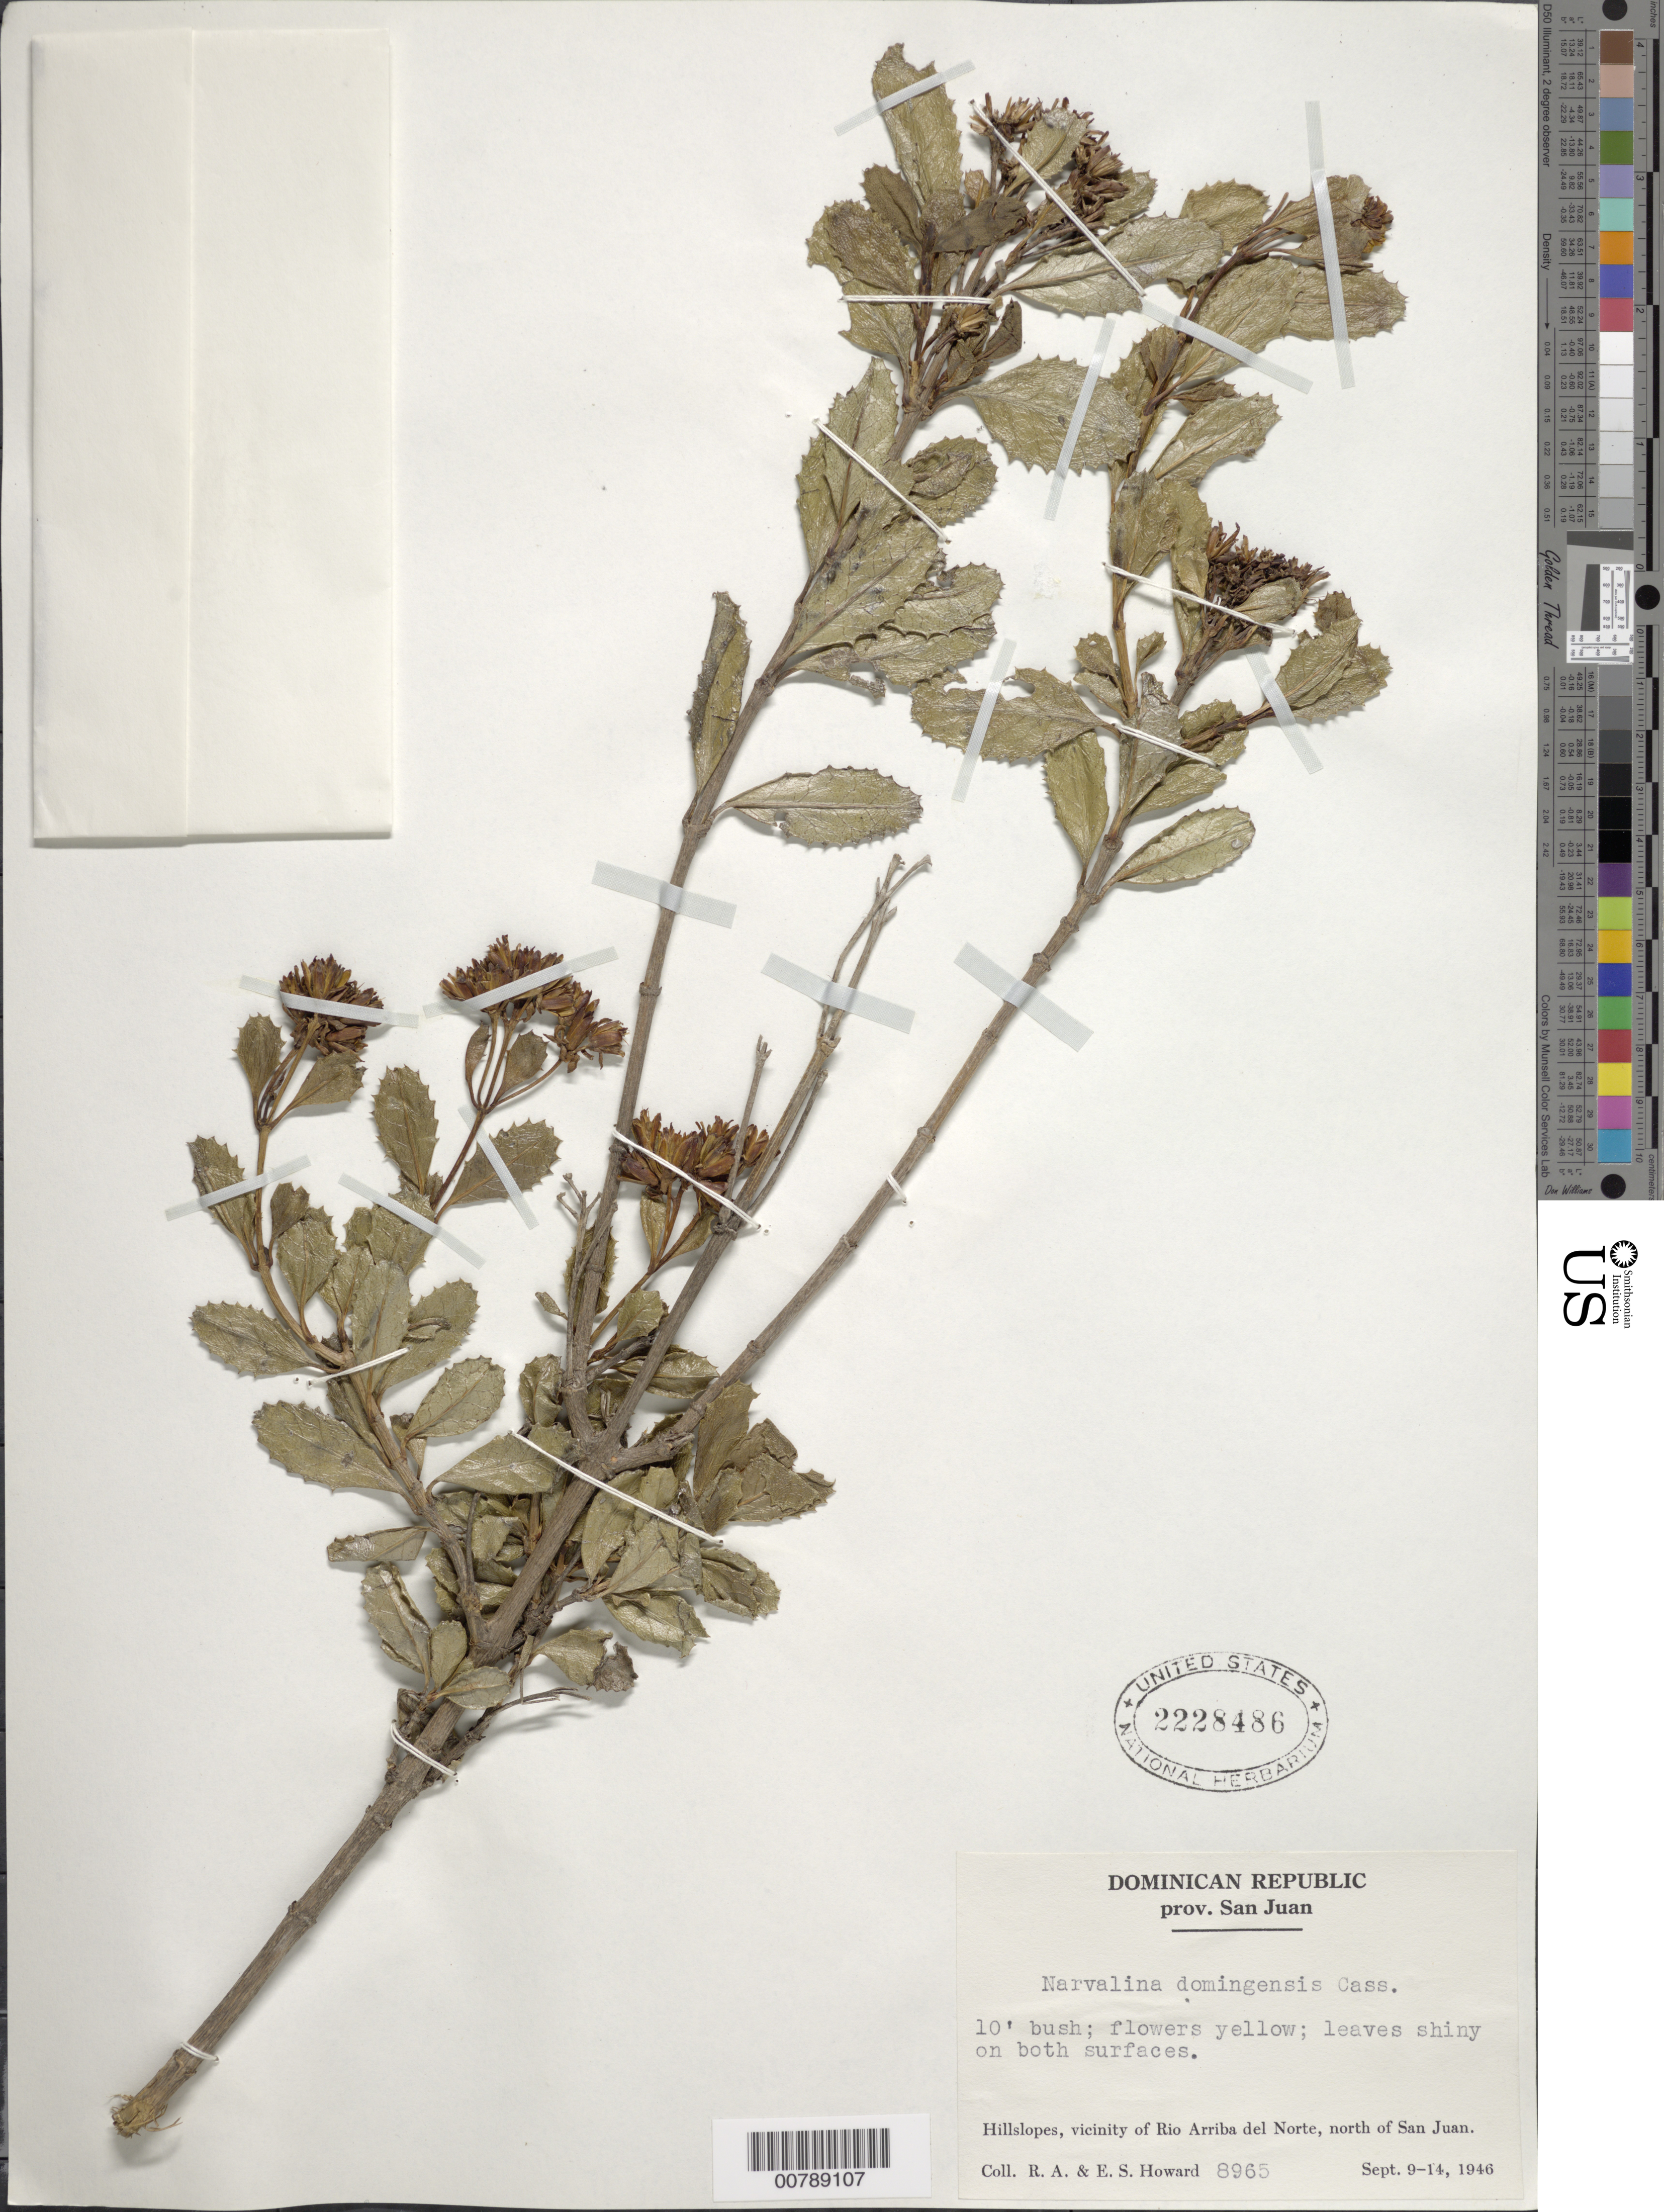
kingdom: Plantae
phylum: Tracheophyta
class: Magnoliopsida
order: Asterales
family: Asteraceae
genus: Narvalina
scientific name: Narvalina domingensis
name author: (Cass.) Less.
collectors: R. A. Howard & E. S. Howard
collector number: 8965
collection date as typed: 09 Sep 1946 to 14 Sep 1946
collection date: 1946-09-09/1946-09-14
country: Dominican Republic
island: Hispaniola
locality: Provincia San Juan. Hillslopes, vicinity of Río Arriba del Norte, north of San Juan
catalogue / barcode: US 2228486